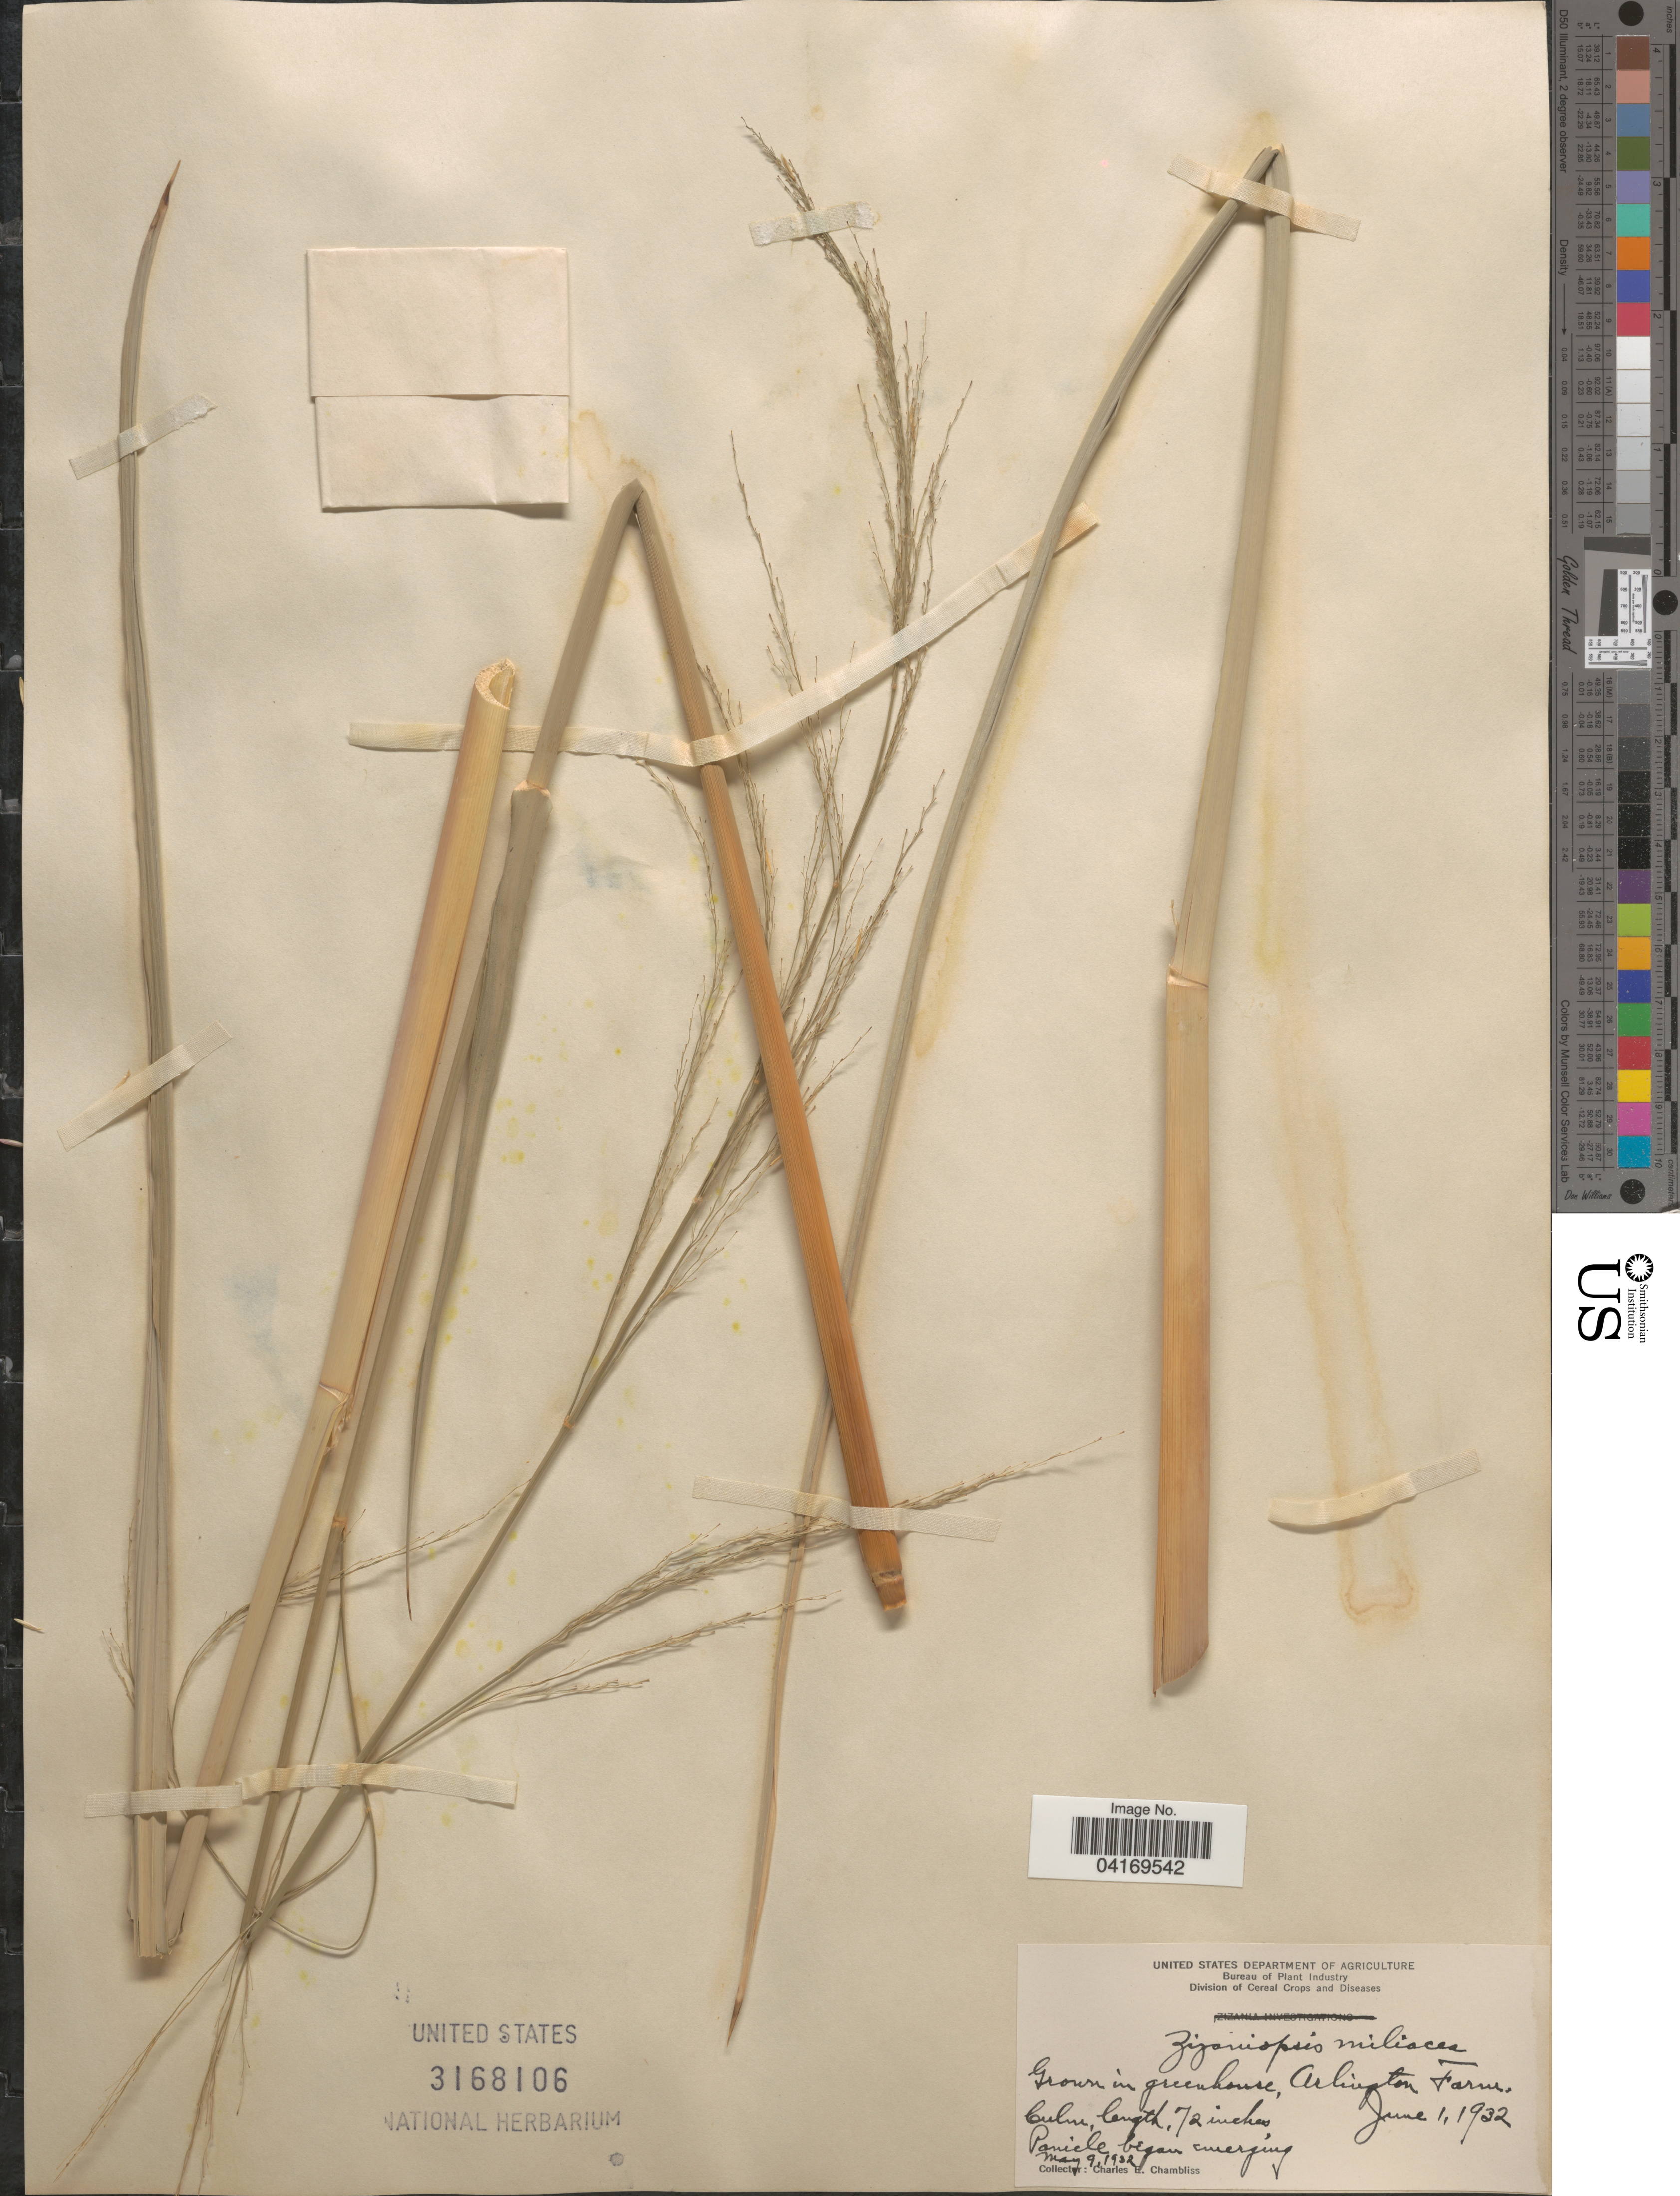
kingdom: Plantae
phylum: Tracheophyta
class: Liliopsida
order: Poales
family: Poaceae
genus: Zizaniopsis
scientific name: Zizaniopsis miliacea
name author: (Michx.) Döll & Asch.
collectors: C. Chambliss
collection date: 1932-06-01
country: United States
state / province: Virginia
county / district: Arlington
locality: In greenhouse, Arlington Farm.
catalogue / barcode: US 3168106